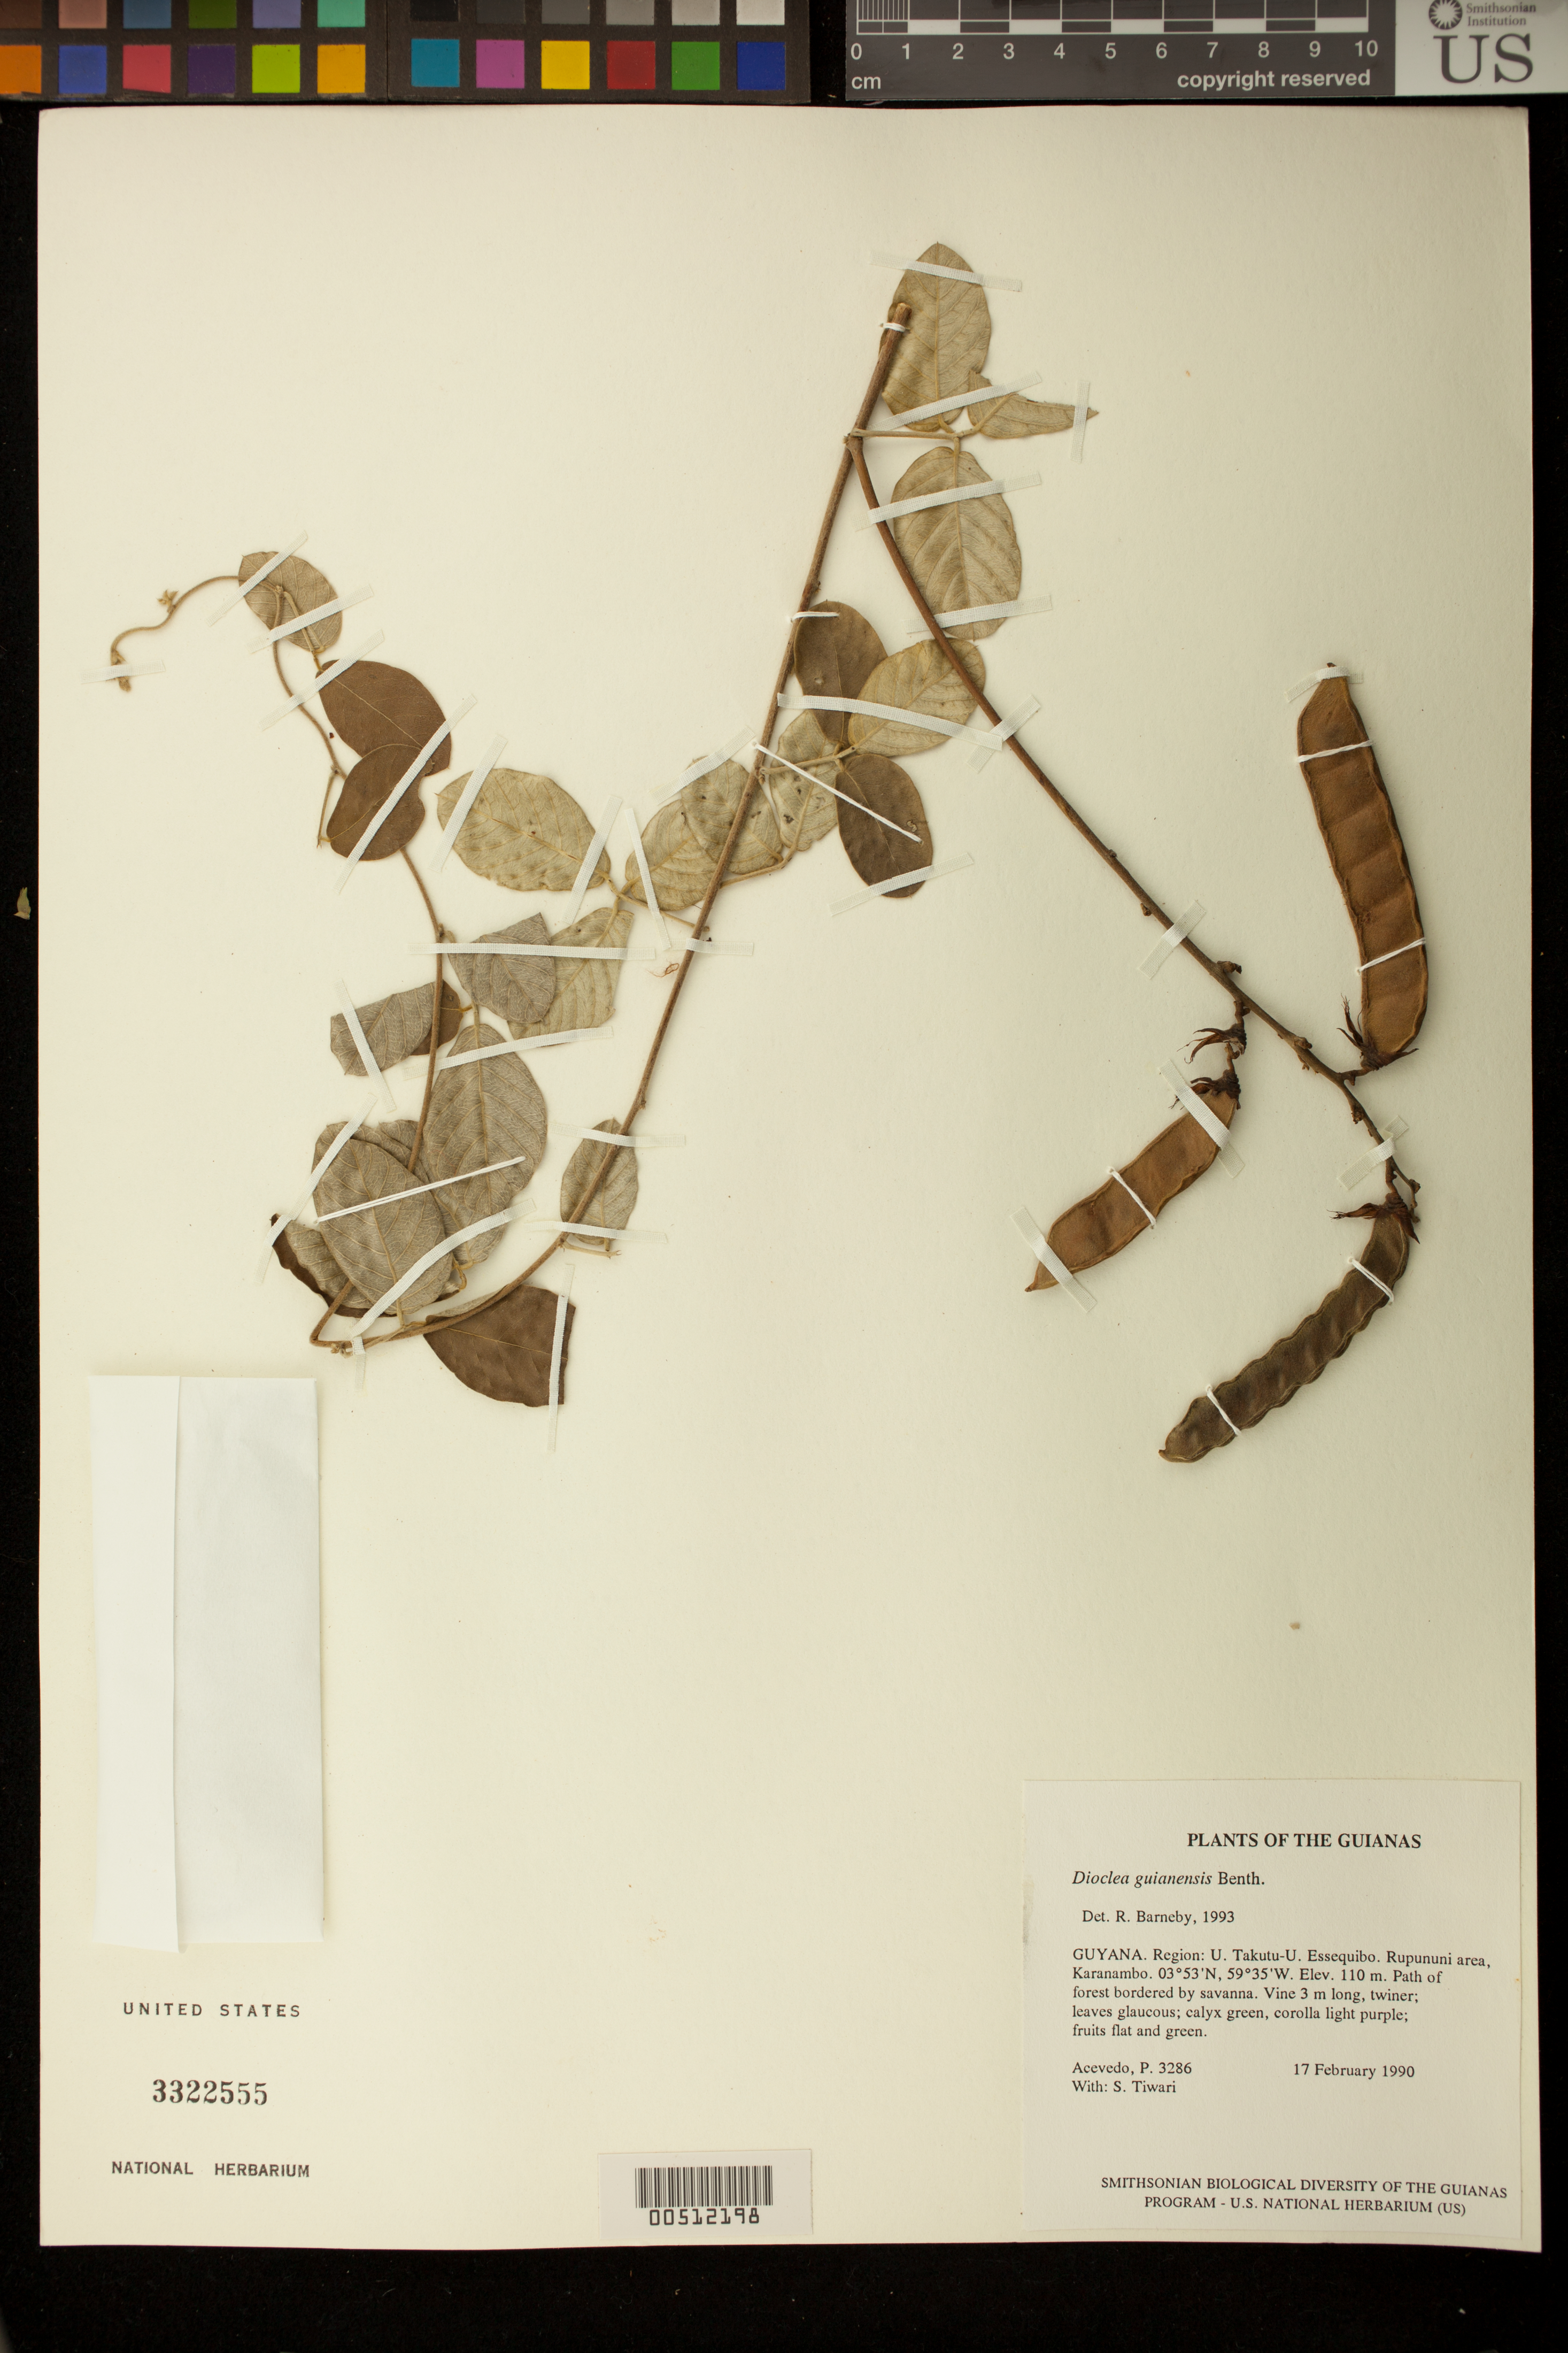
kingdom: Plantae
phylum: Tracheophyta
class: Magnoliopsida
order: Fabales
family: Fabaceae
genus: Dioclea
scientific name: Dioclea guianensis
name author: Benth.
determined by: Barneby, Rupert C., (NY)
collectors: P. Acevedo-Rodr. & S. Tiwari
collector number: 3286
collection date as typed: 17 Feb 1990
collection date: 1990-02-17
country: Guyana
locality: U. Takutu - U. Essequibo. Rupununi area, Karanambo.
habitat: Path of forest bordered by savanna.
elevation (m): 110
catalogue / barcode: US 3322555